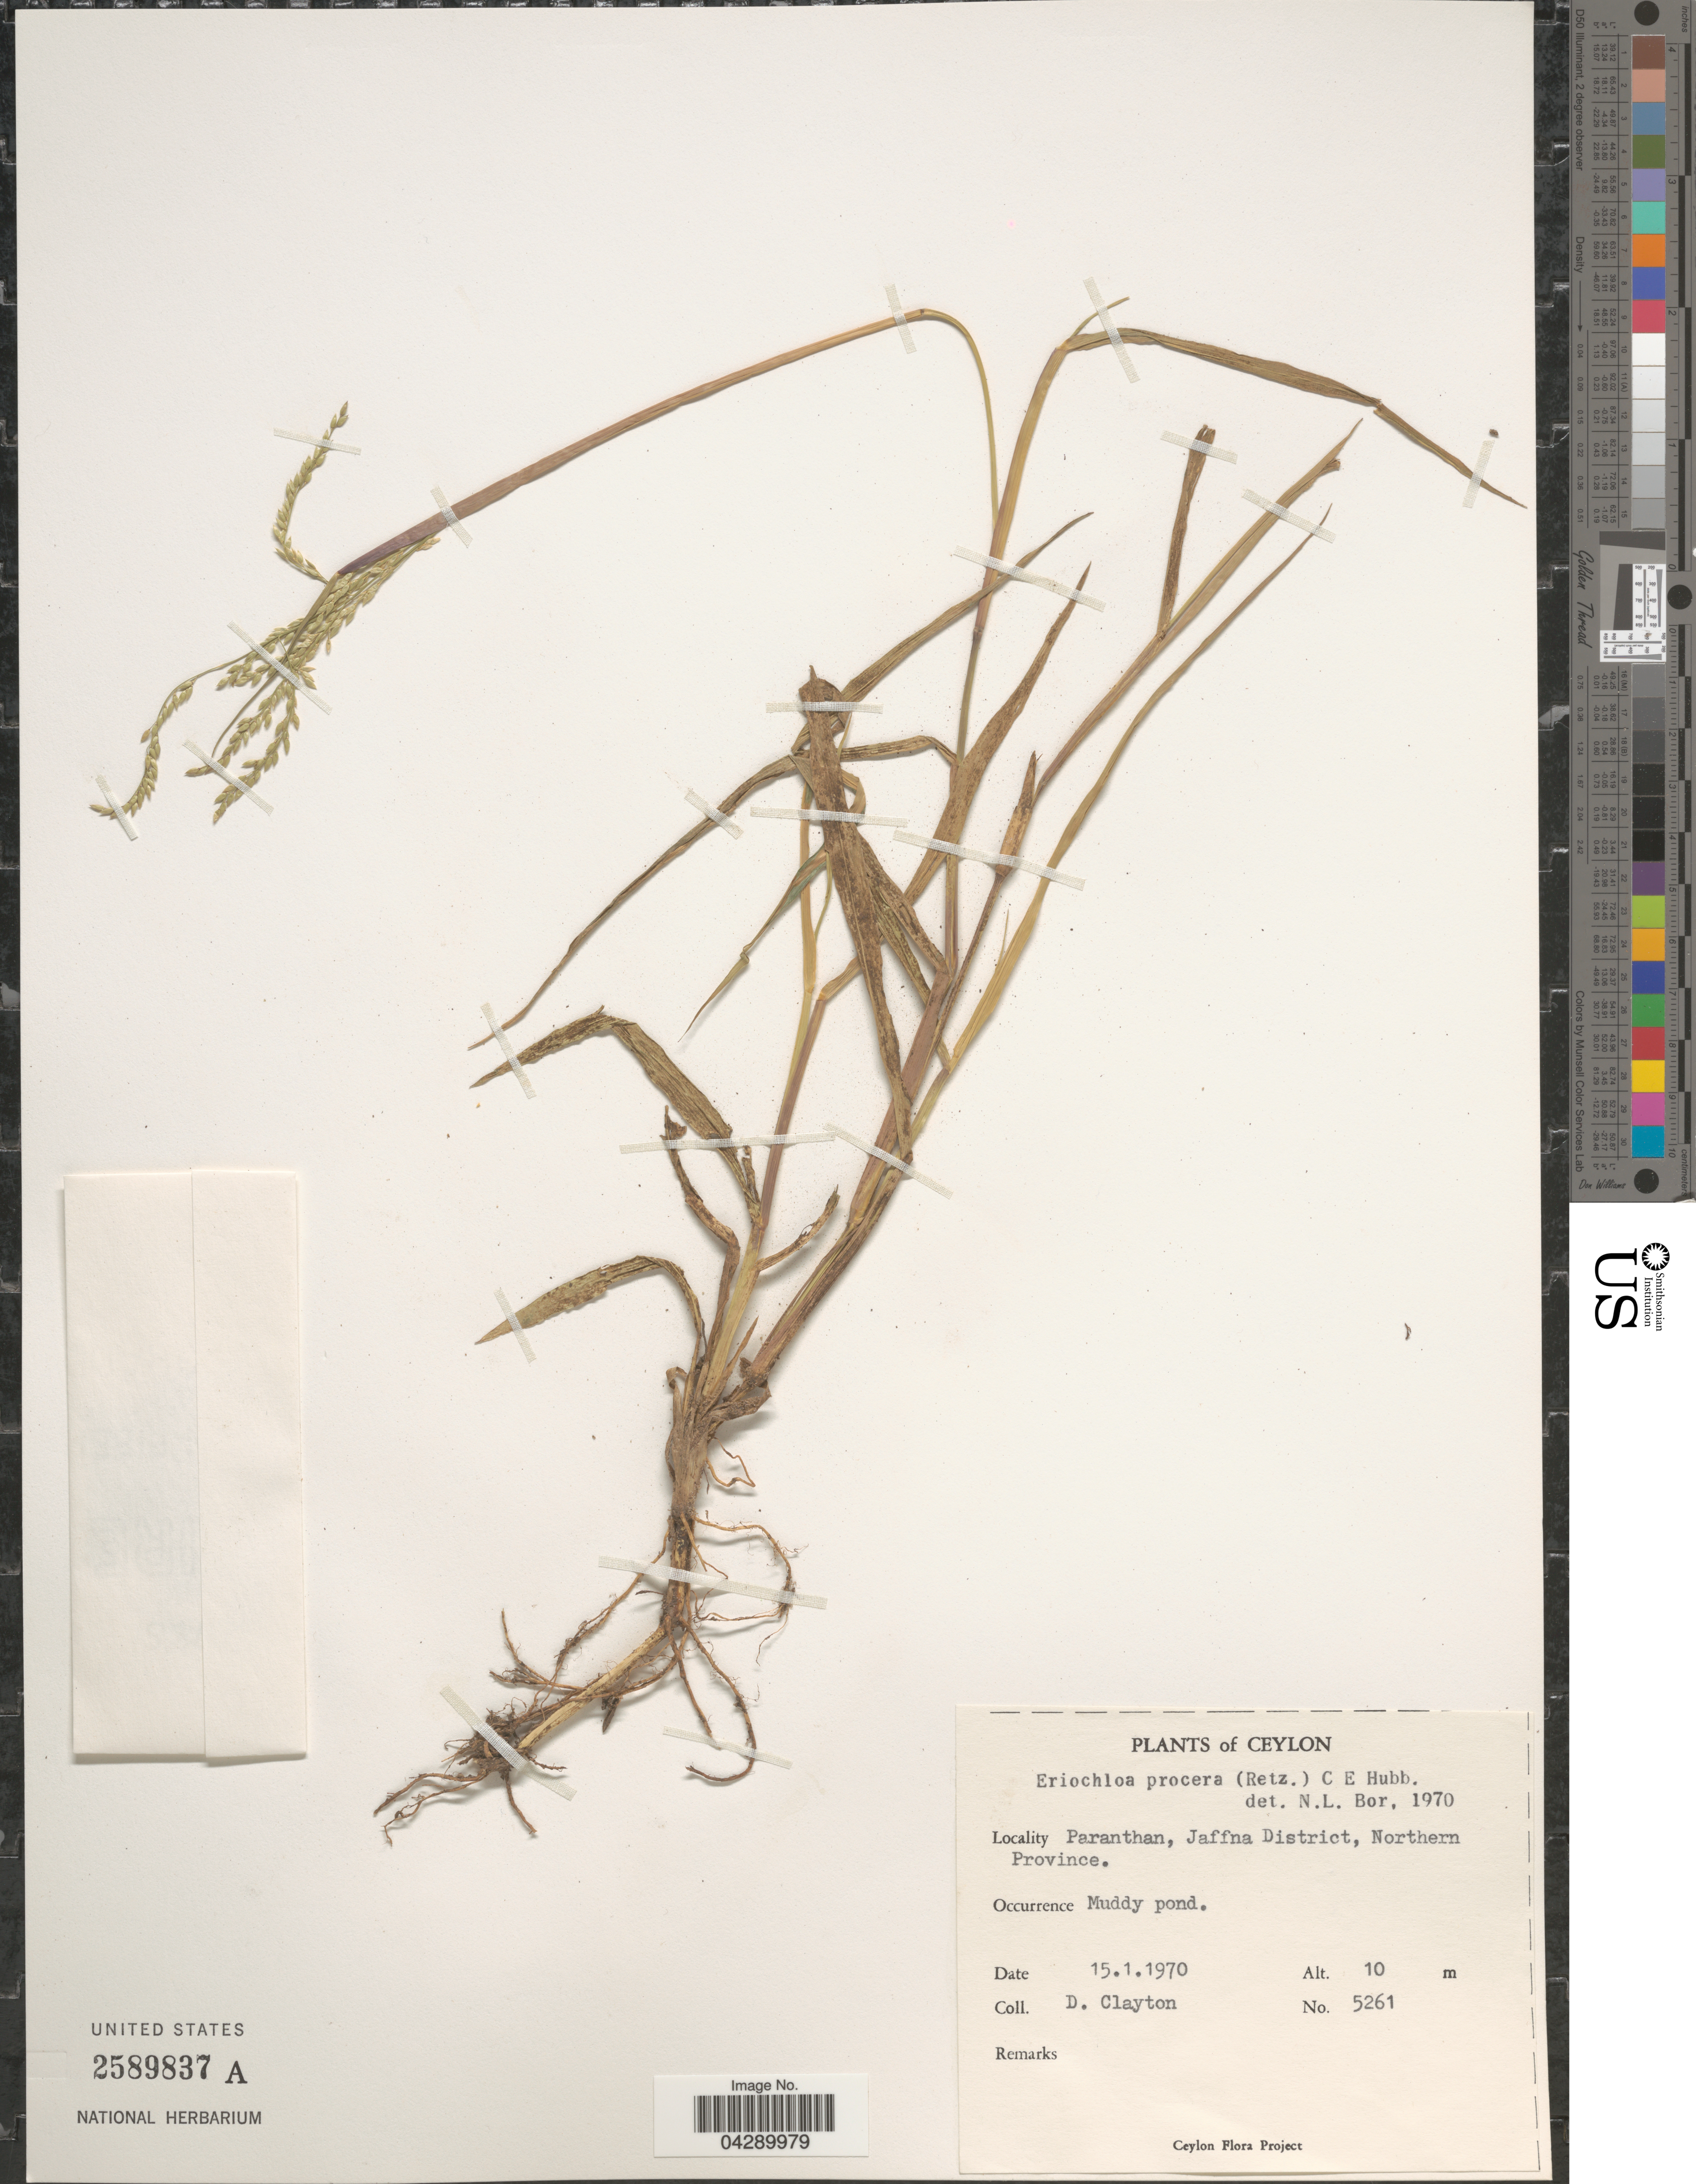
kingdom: Plantae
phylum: Tracheophyta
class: Liliopsida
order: Poales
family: Poaceae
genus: Eriochloa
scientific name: Eriochloa procera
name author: (Retz.) C.E. Hubb.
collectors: D. Clayton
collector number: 5261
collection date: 1970-01-15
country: Sri Lanka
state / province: Northern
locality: Ceylon. Paranthan, Jaffna District.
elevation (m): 10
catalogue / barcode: US 2589837A